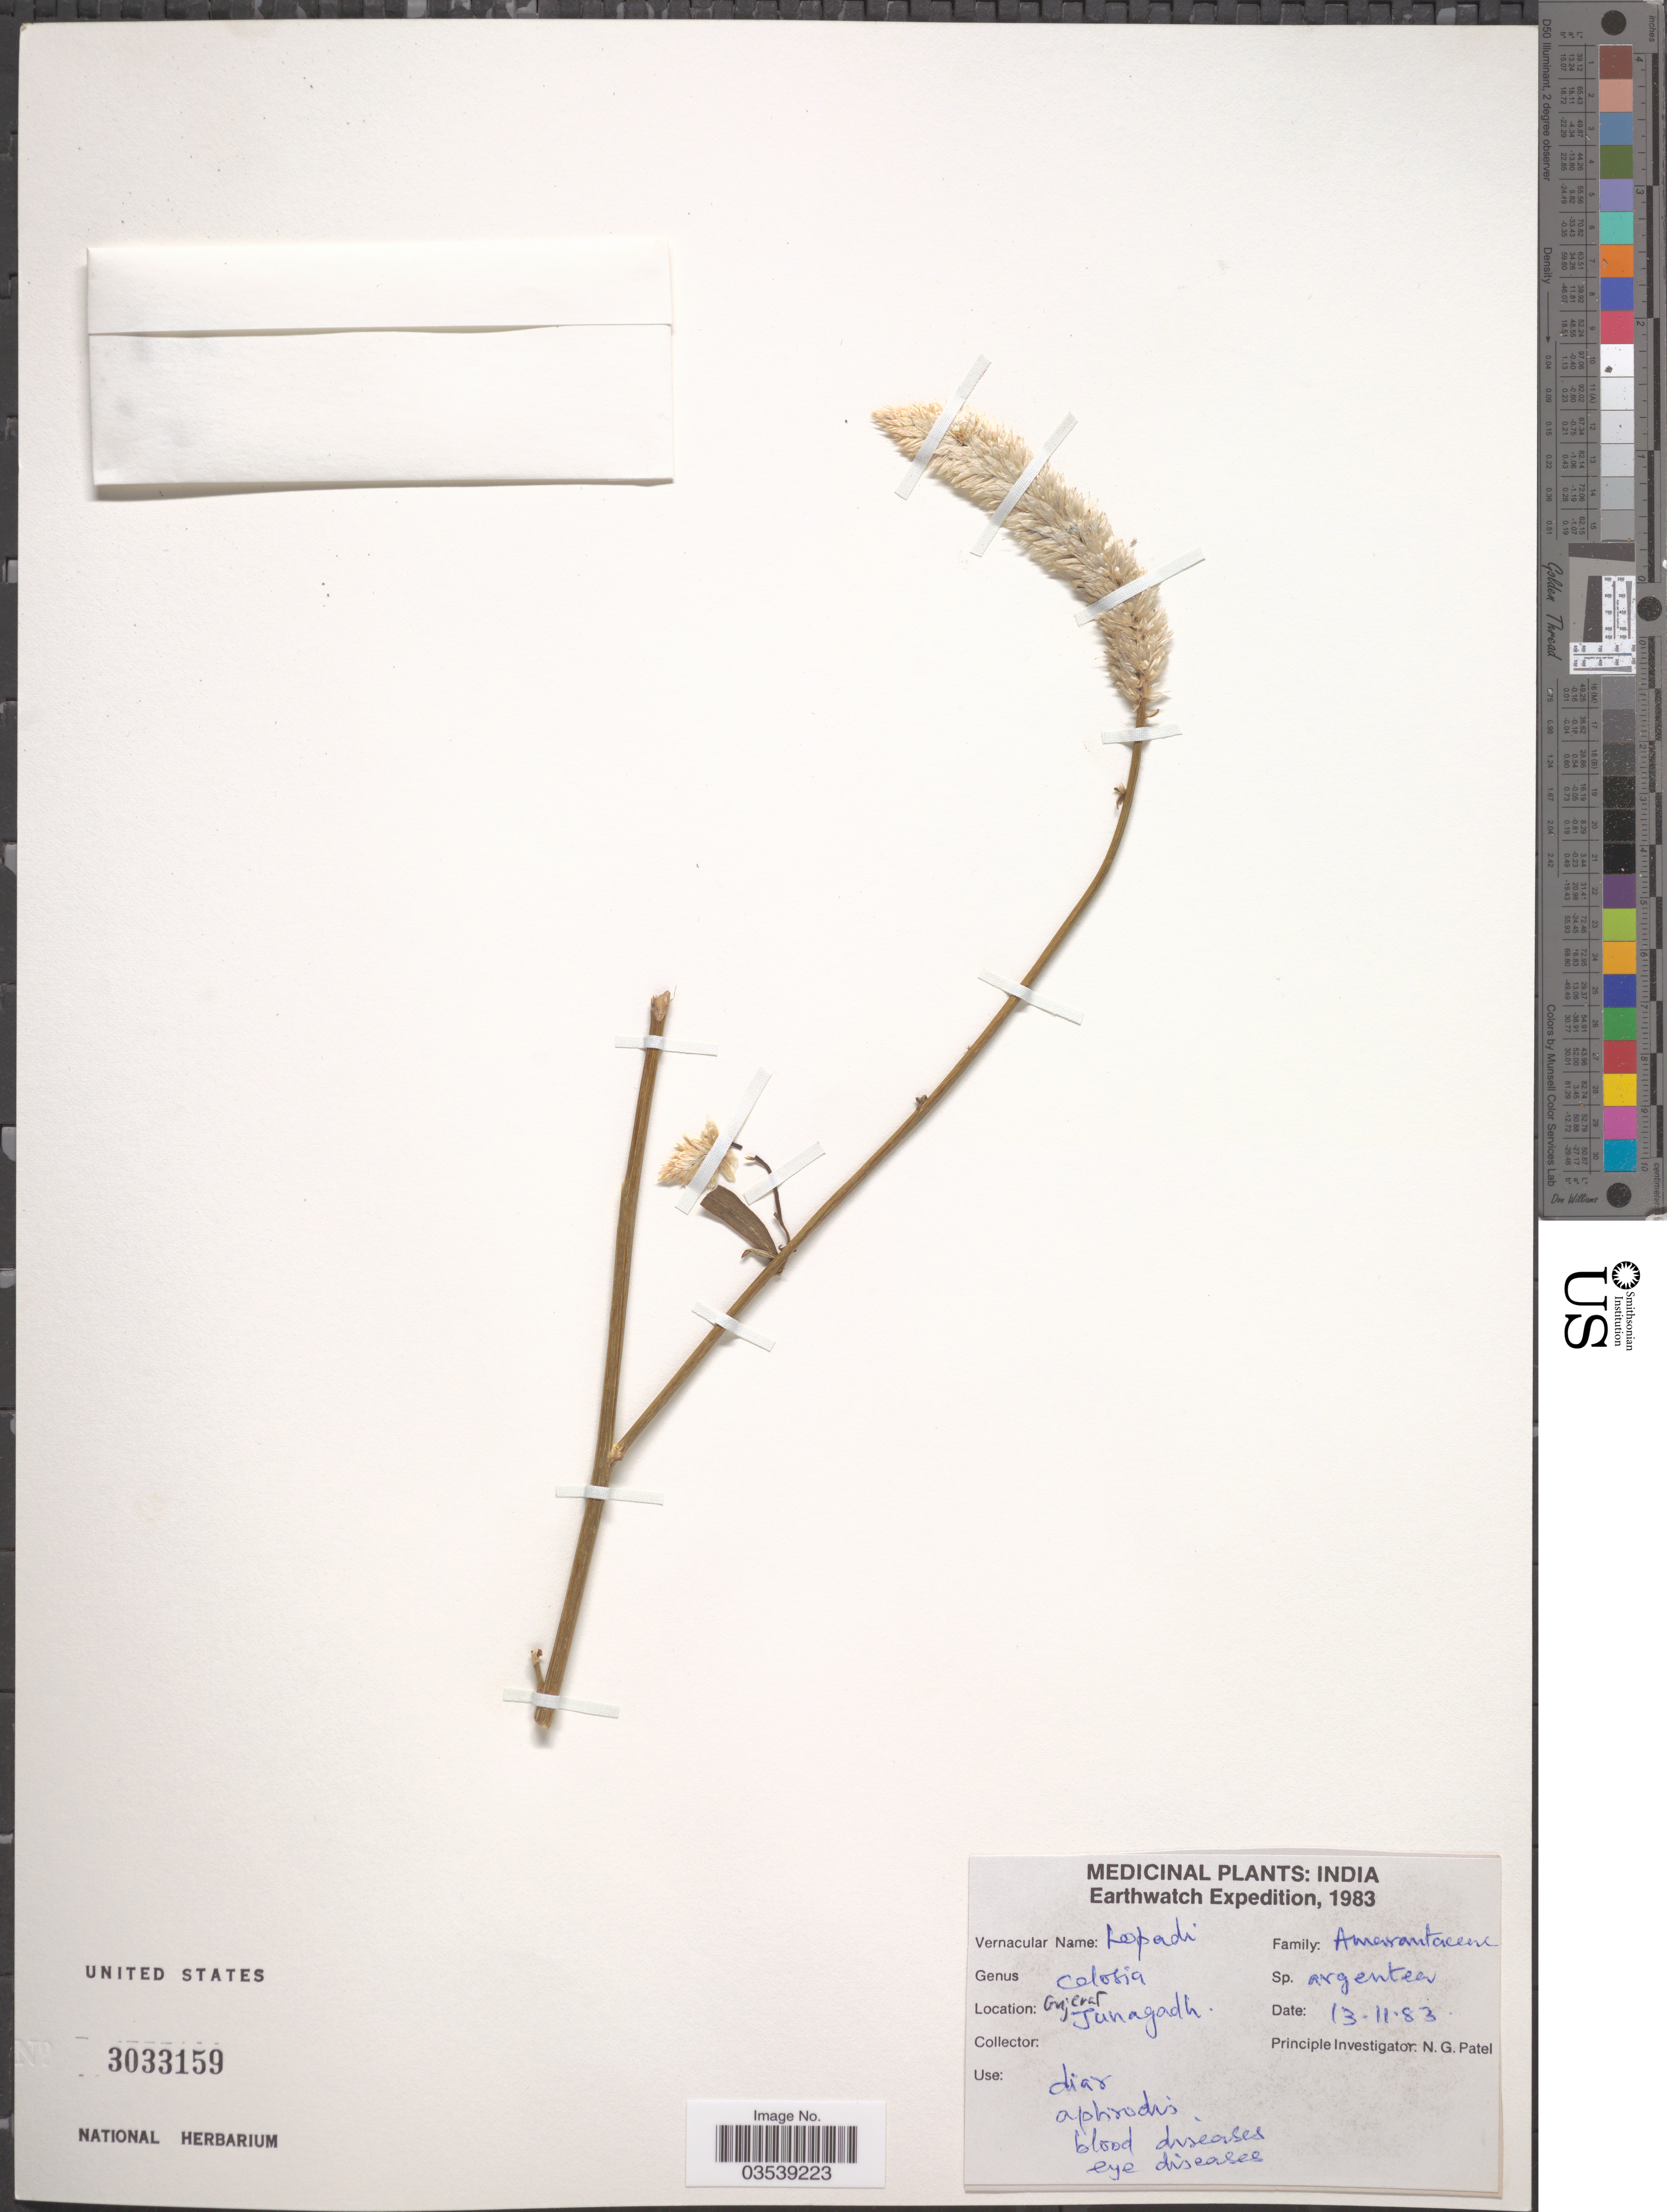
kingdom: Plantae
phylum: Tracheophyta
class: Magnoliopsida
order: Caryophyllales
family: Amaranthaceae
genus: Celosia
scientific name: Celosia argentea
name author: L.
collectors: Gujevat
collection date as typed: Transcribed d/m/y: 13/11/83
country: India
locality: Earthwatch. Junagadh.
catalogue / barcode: US 3033159